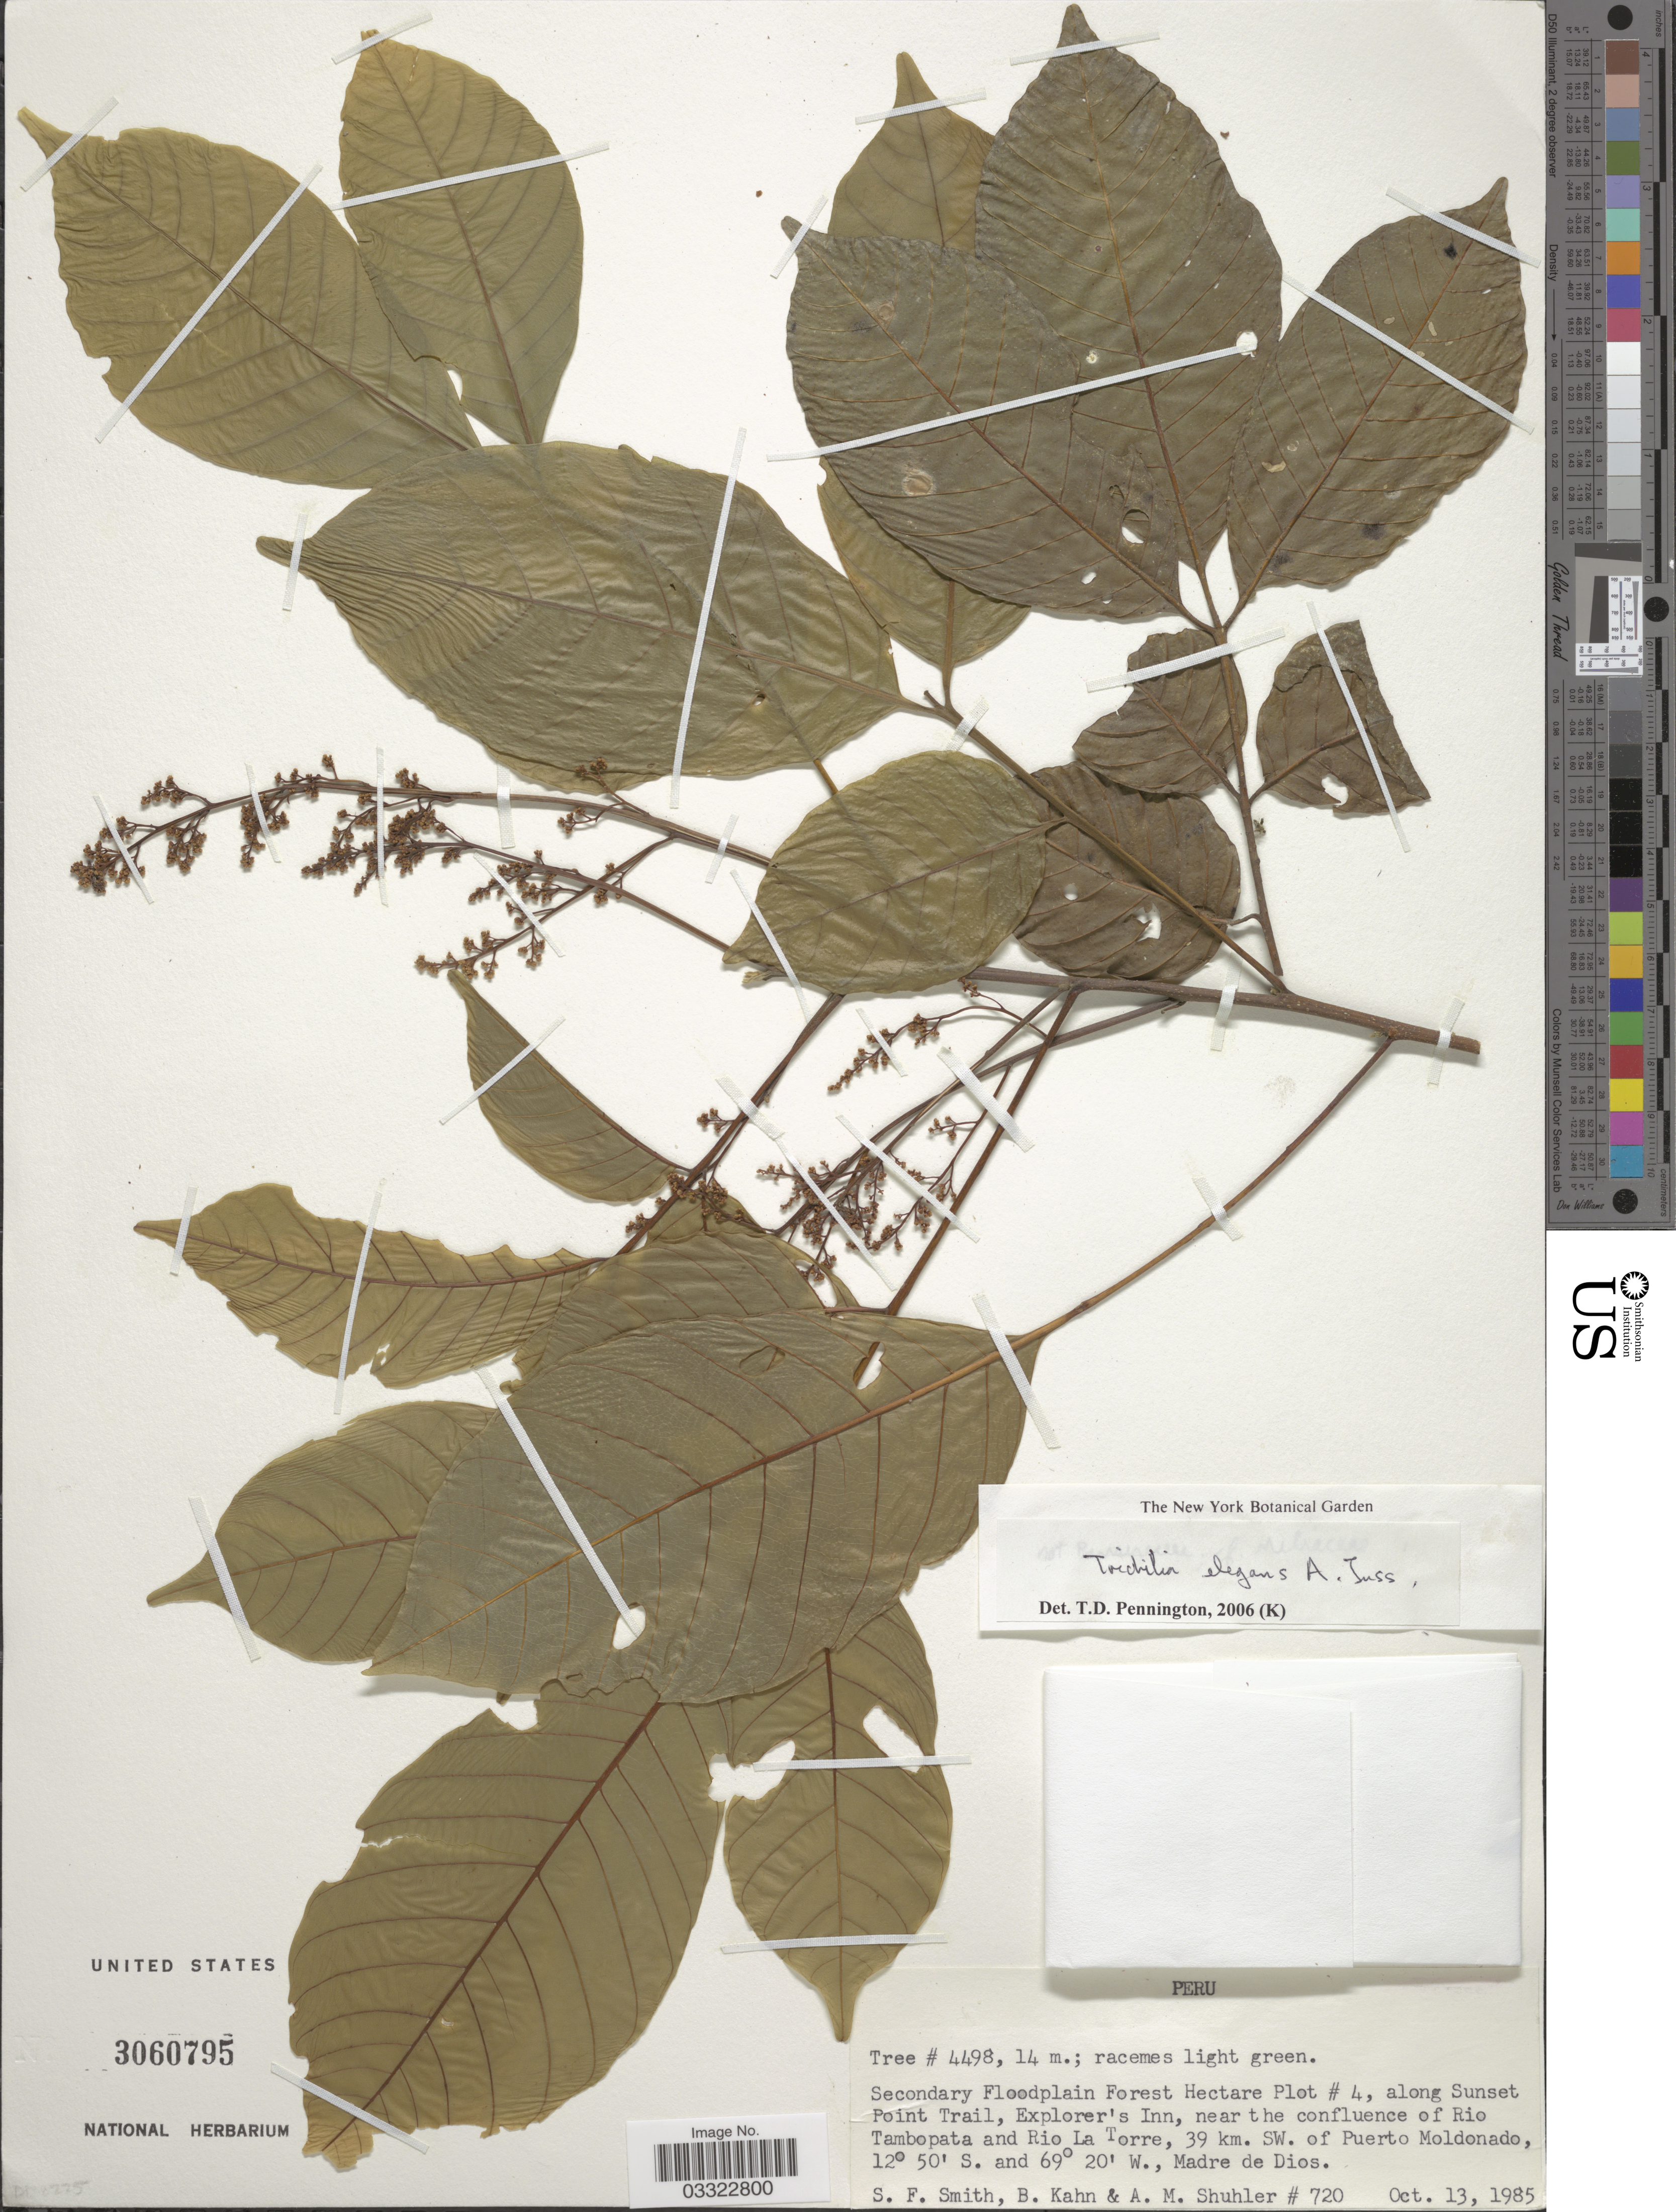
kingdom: Plantae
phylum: Tracheophyta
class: Magnoliopsida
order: Sapindales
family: Meliaceae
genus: Trichilia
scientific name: Trichilia elegans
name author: A. Juss.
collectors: S.F. Smith, B. Kahn & A. Shuhler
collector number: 720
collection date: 1985-10-13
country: Peru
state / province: Madre de Dios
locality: Secondary Floodplain Forest Hectare Plot # 4, along Sunset Point Trail Explorer's Inn, near the confluence of Rio Tambopata and Rio La Torre, 39 km. SW. of Puerto Moldonado.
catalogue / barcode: US 3060795